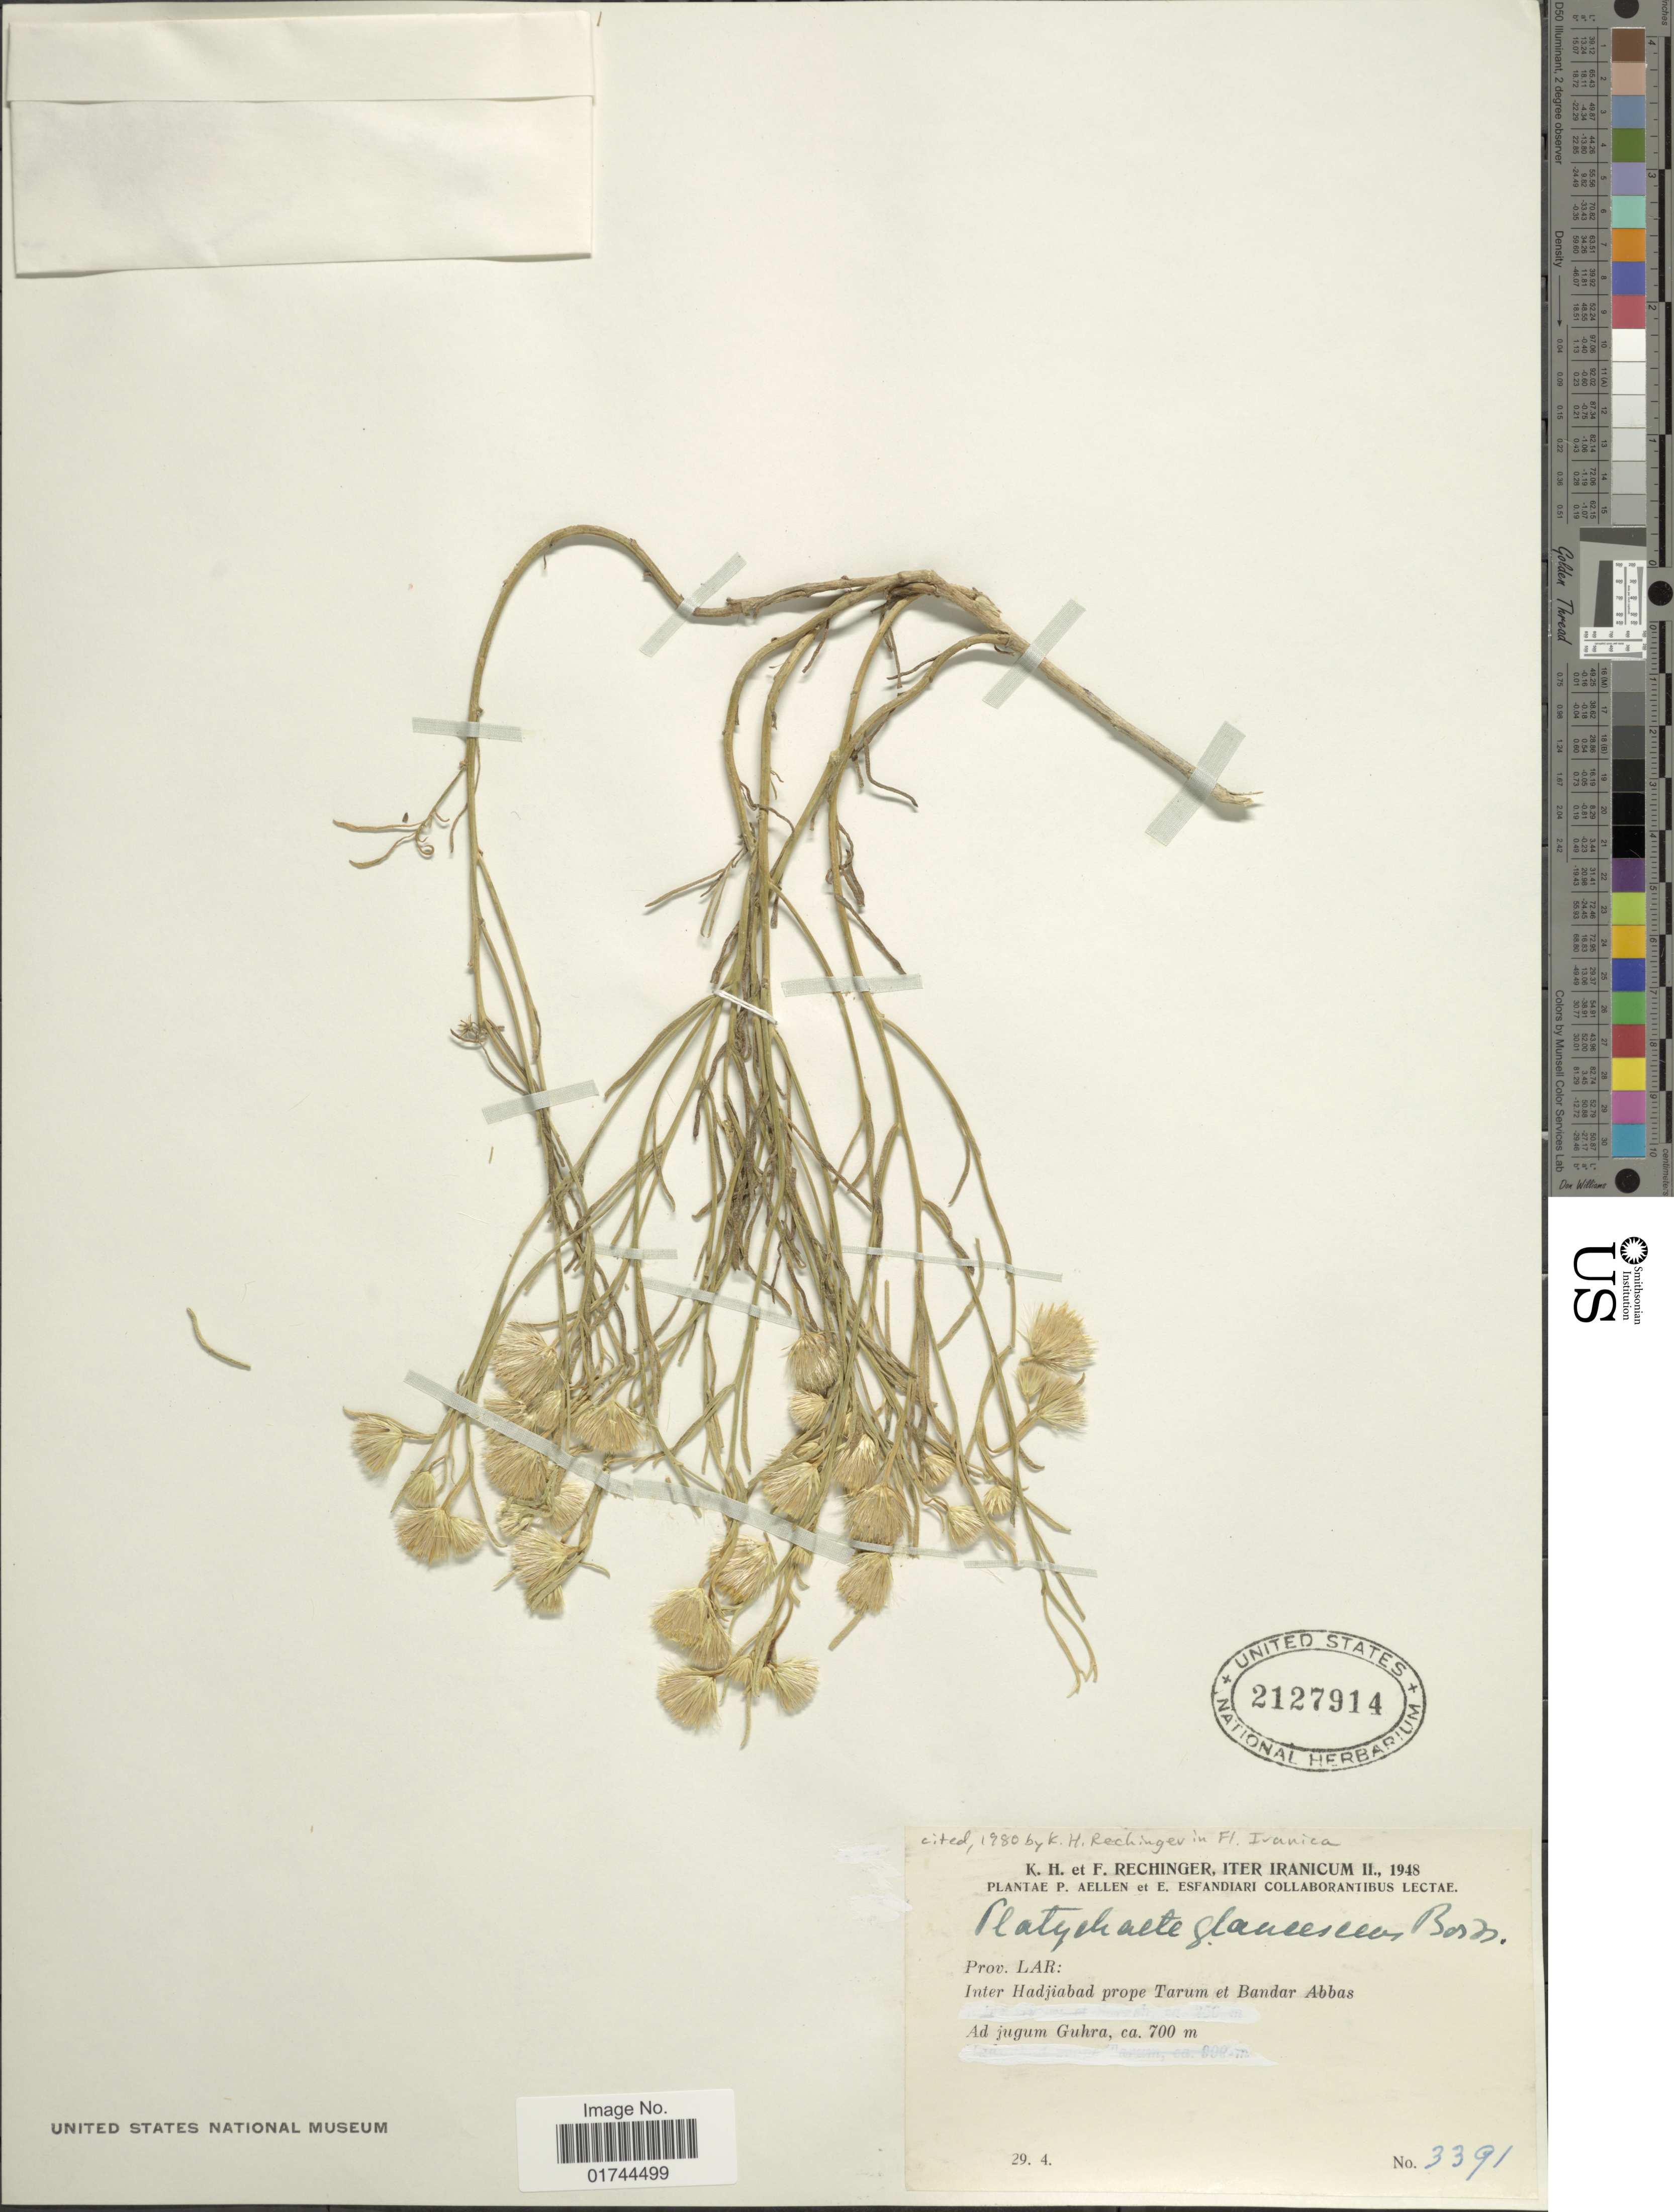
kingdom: Plantae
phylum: Tracheophyta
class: Magnoliopsida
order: Asterales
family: Asteraceae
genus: Pulicaria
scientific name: Pulicaria glaucescens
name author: (Boiss.) Jaub. & Spach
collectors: K. H. Rechinger & F. Rechinger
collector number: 3391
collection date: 1948-04-29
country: Iran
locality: Prov. Lar: Inter Hadjiabad prope Tarum et Bandar Abbas, Ad jugum Guhra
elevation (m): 700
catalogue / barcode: US 2127914